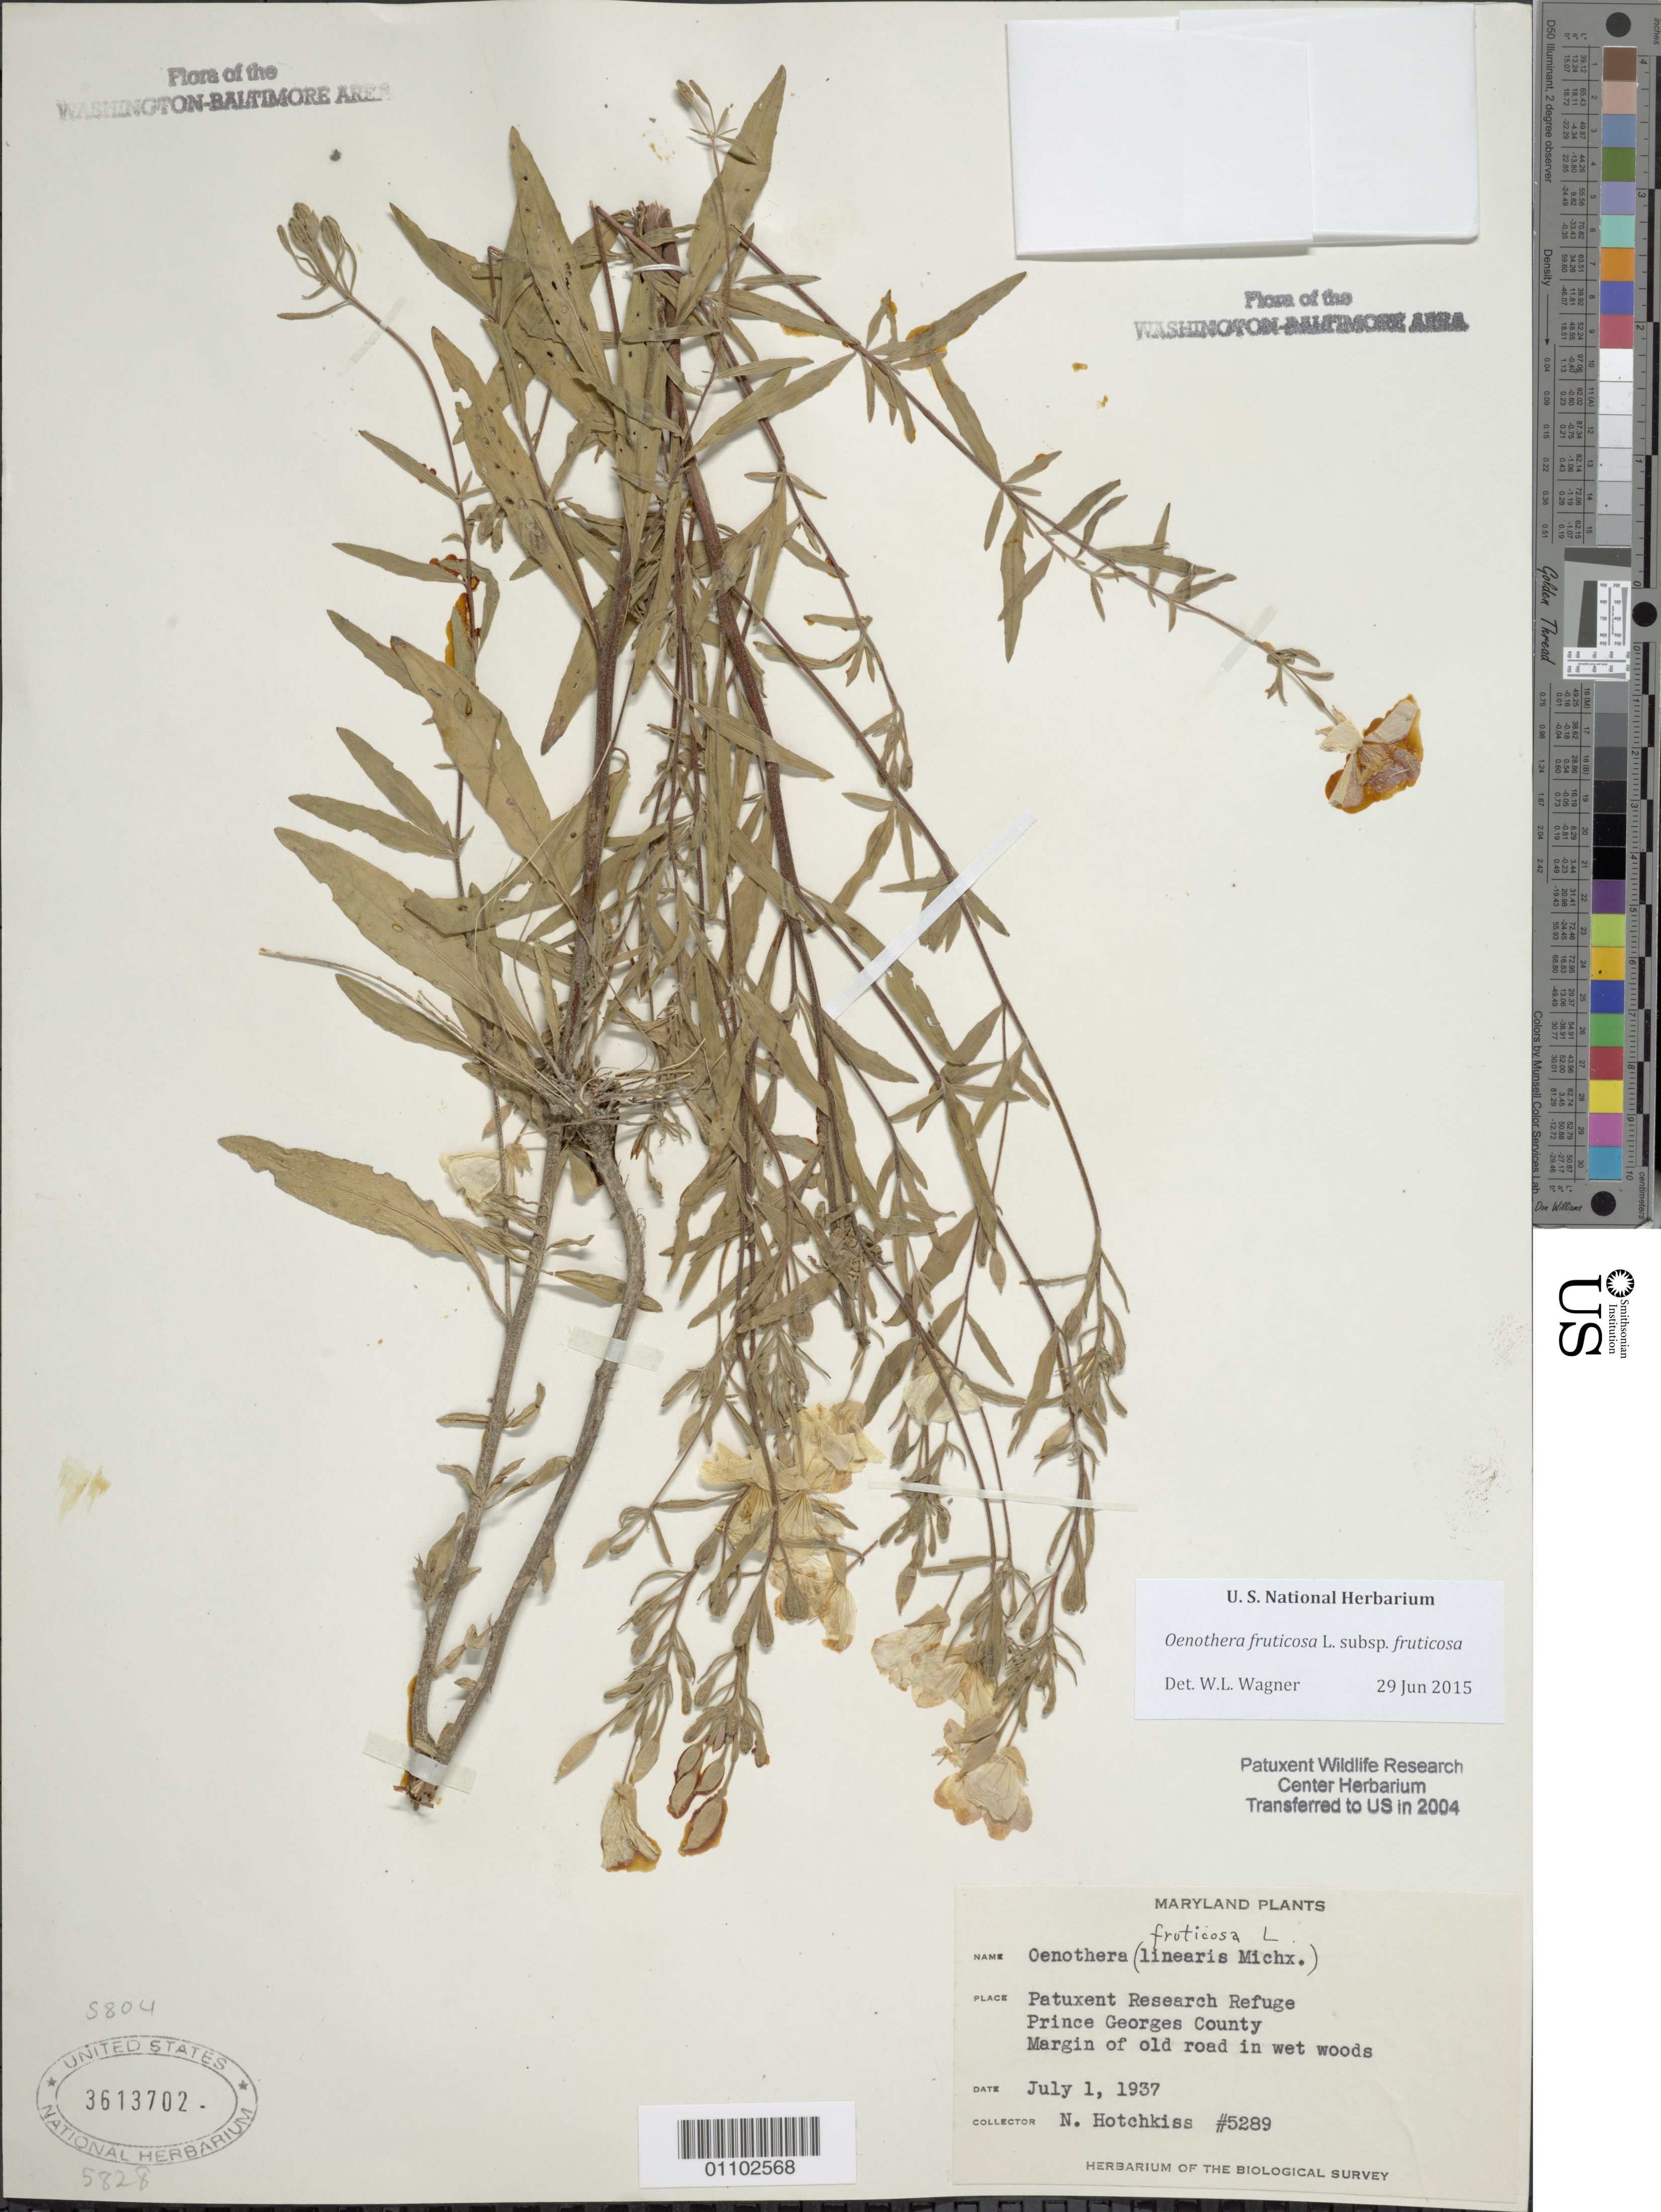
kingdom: Plantae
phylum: Tracheophyta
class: Magnoliopsida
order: Myrtales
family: Onagraceae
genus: Oenothera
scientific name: Oenothera fruticosa subsp. fruticosa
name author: L.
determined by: Wagner, W. L., (BOT), Smithsonian Institution - National Museum of Natural History (UNITED STATES)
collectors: N. Hotchkiss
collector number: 5289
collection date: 1937-07-01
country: United States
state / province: Maryland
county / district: Prince George's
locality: Patuxent Research Refuge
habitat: Margin of old road in wet woods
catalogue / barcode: US 3613701